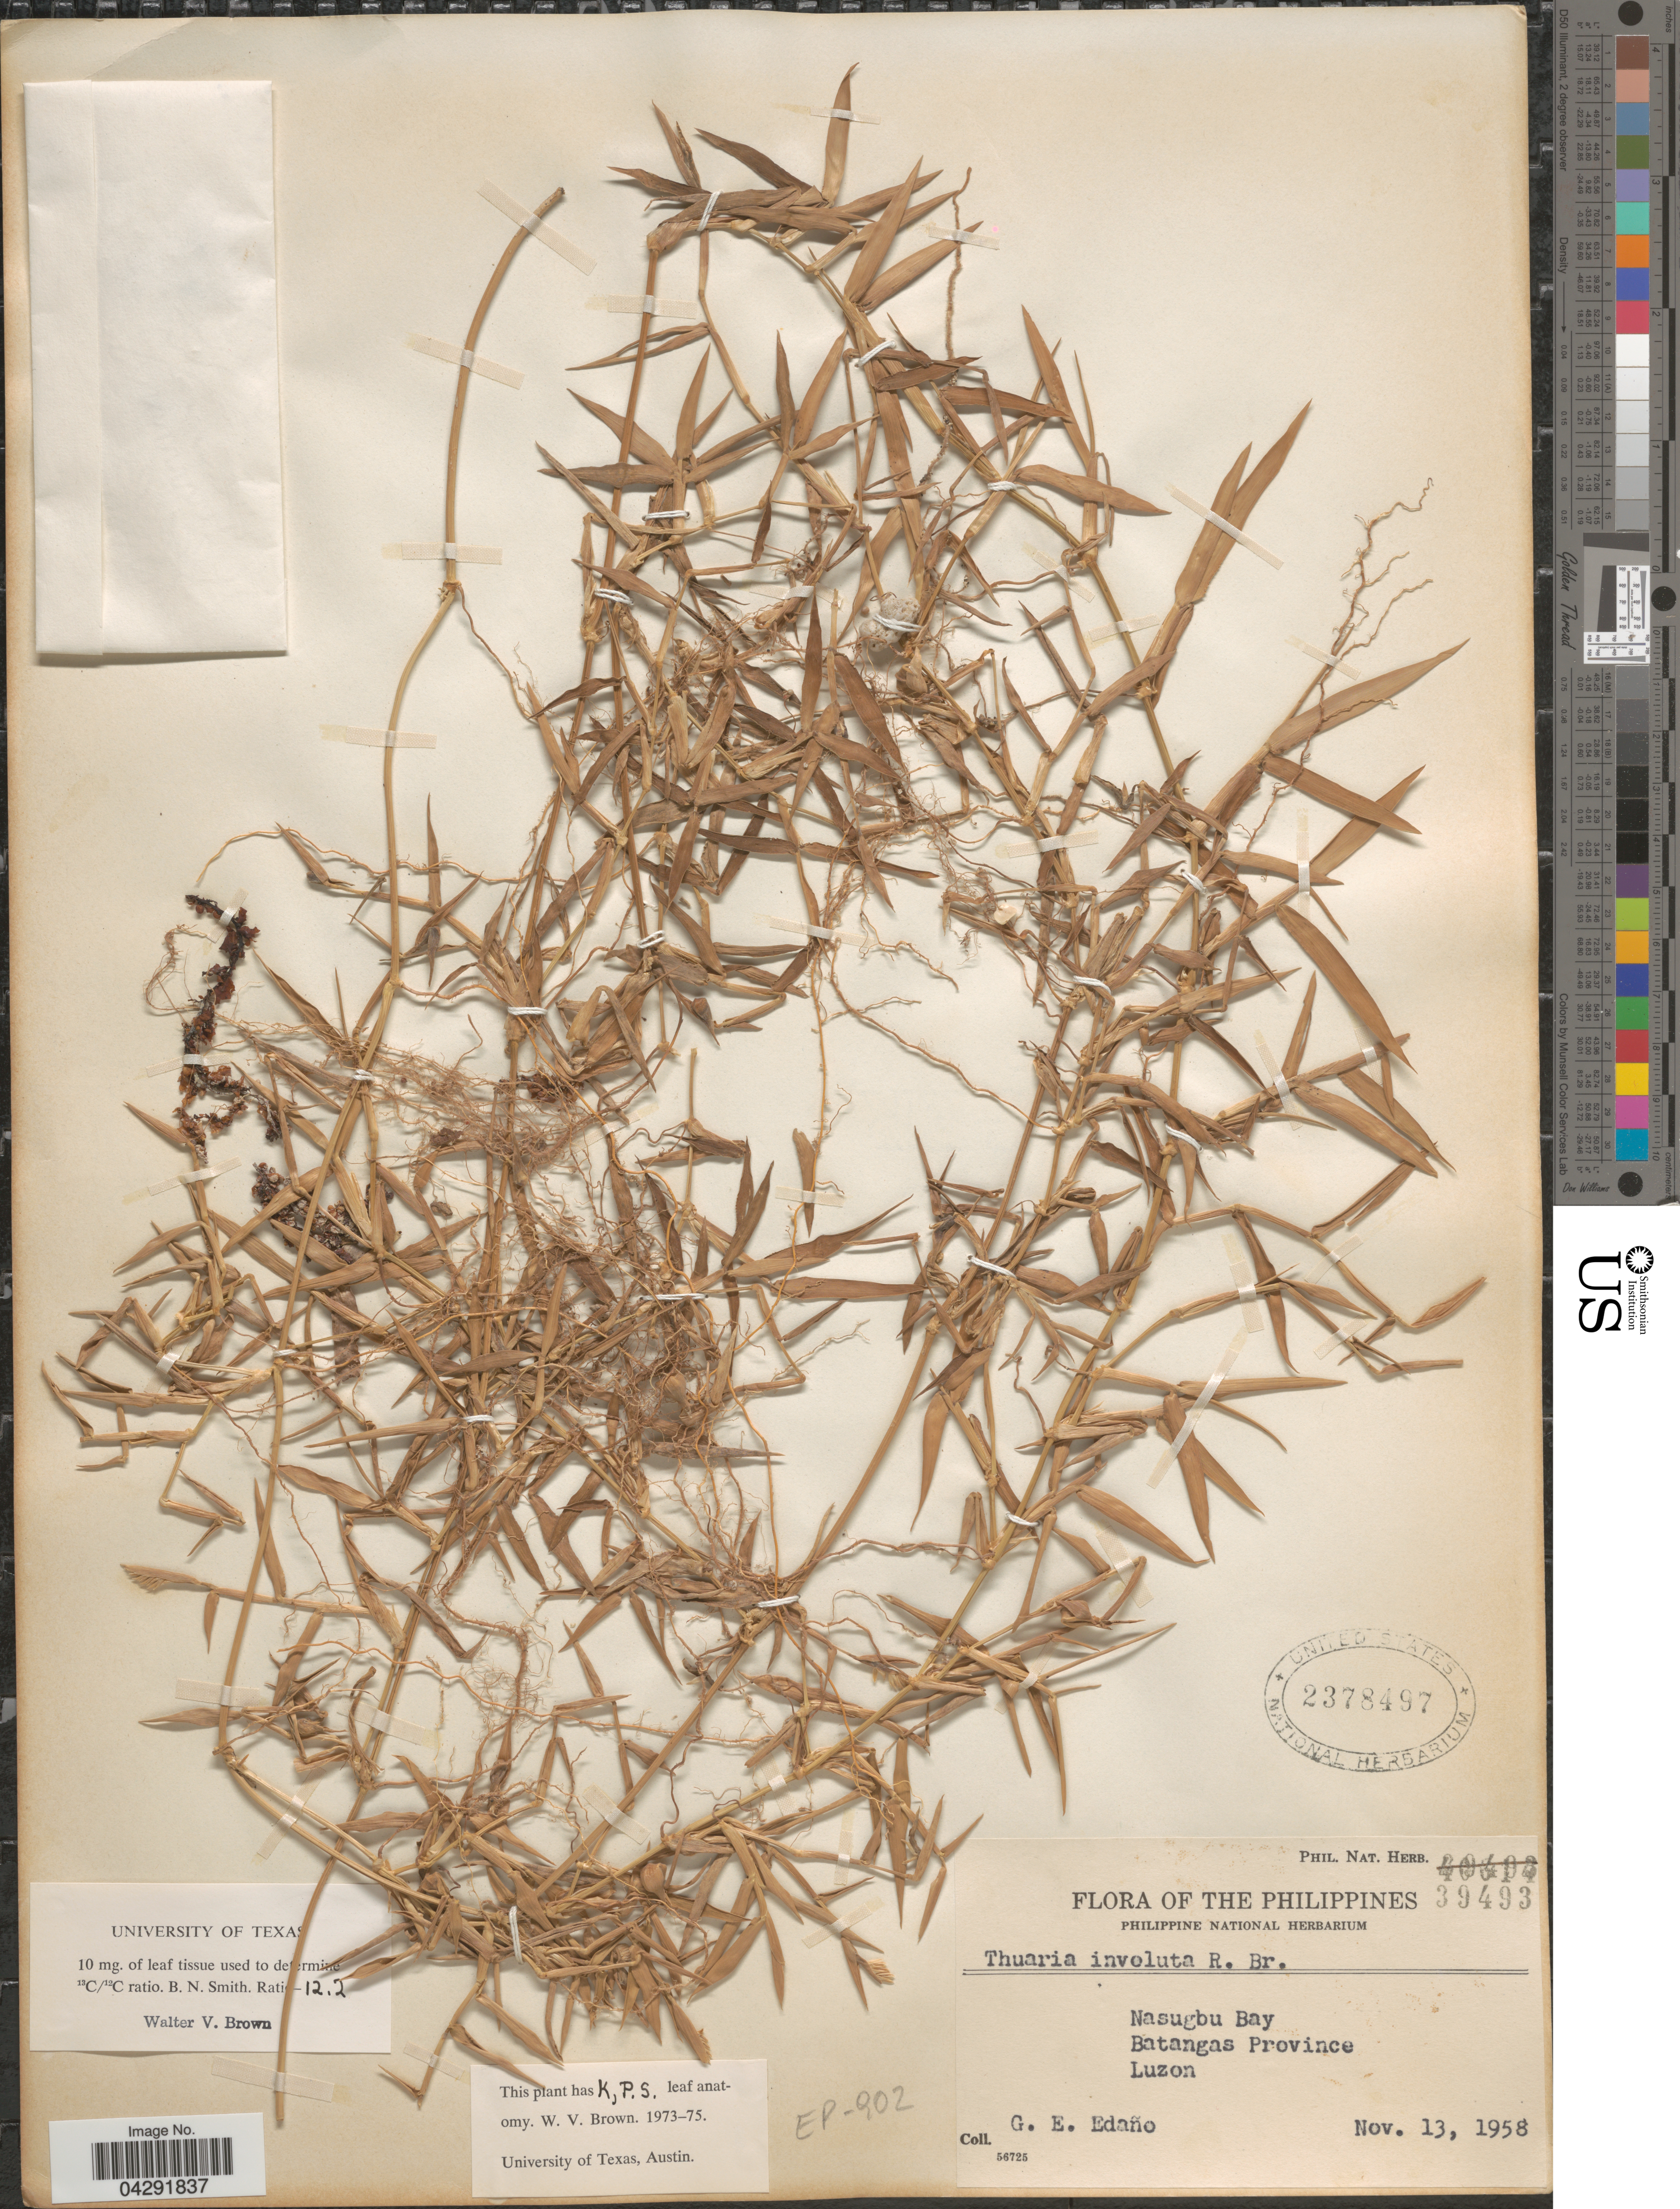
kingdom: Plantae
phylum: Tracheophyta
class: Liliopsida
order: Poales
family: Poaceae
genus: Thuarea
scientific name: Thuarea involuta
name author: (G. Forst.) R. Br. ex Sm.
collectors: G. E. Edaño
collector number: Phil. Nat. Herb. 39493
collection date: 1958-11-13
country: Philippines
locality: Nasugbu Bay, Batangas Province. Luzon.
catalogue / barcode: US 2378497